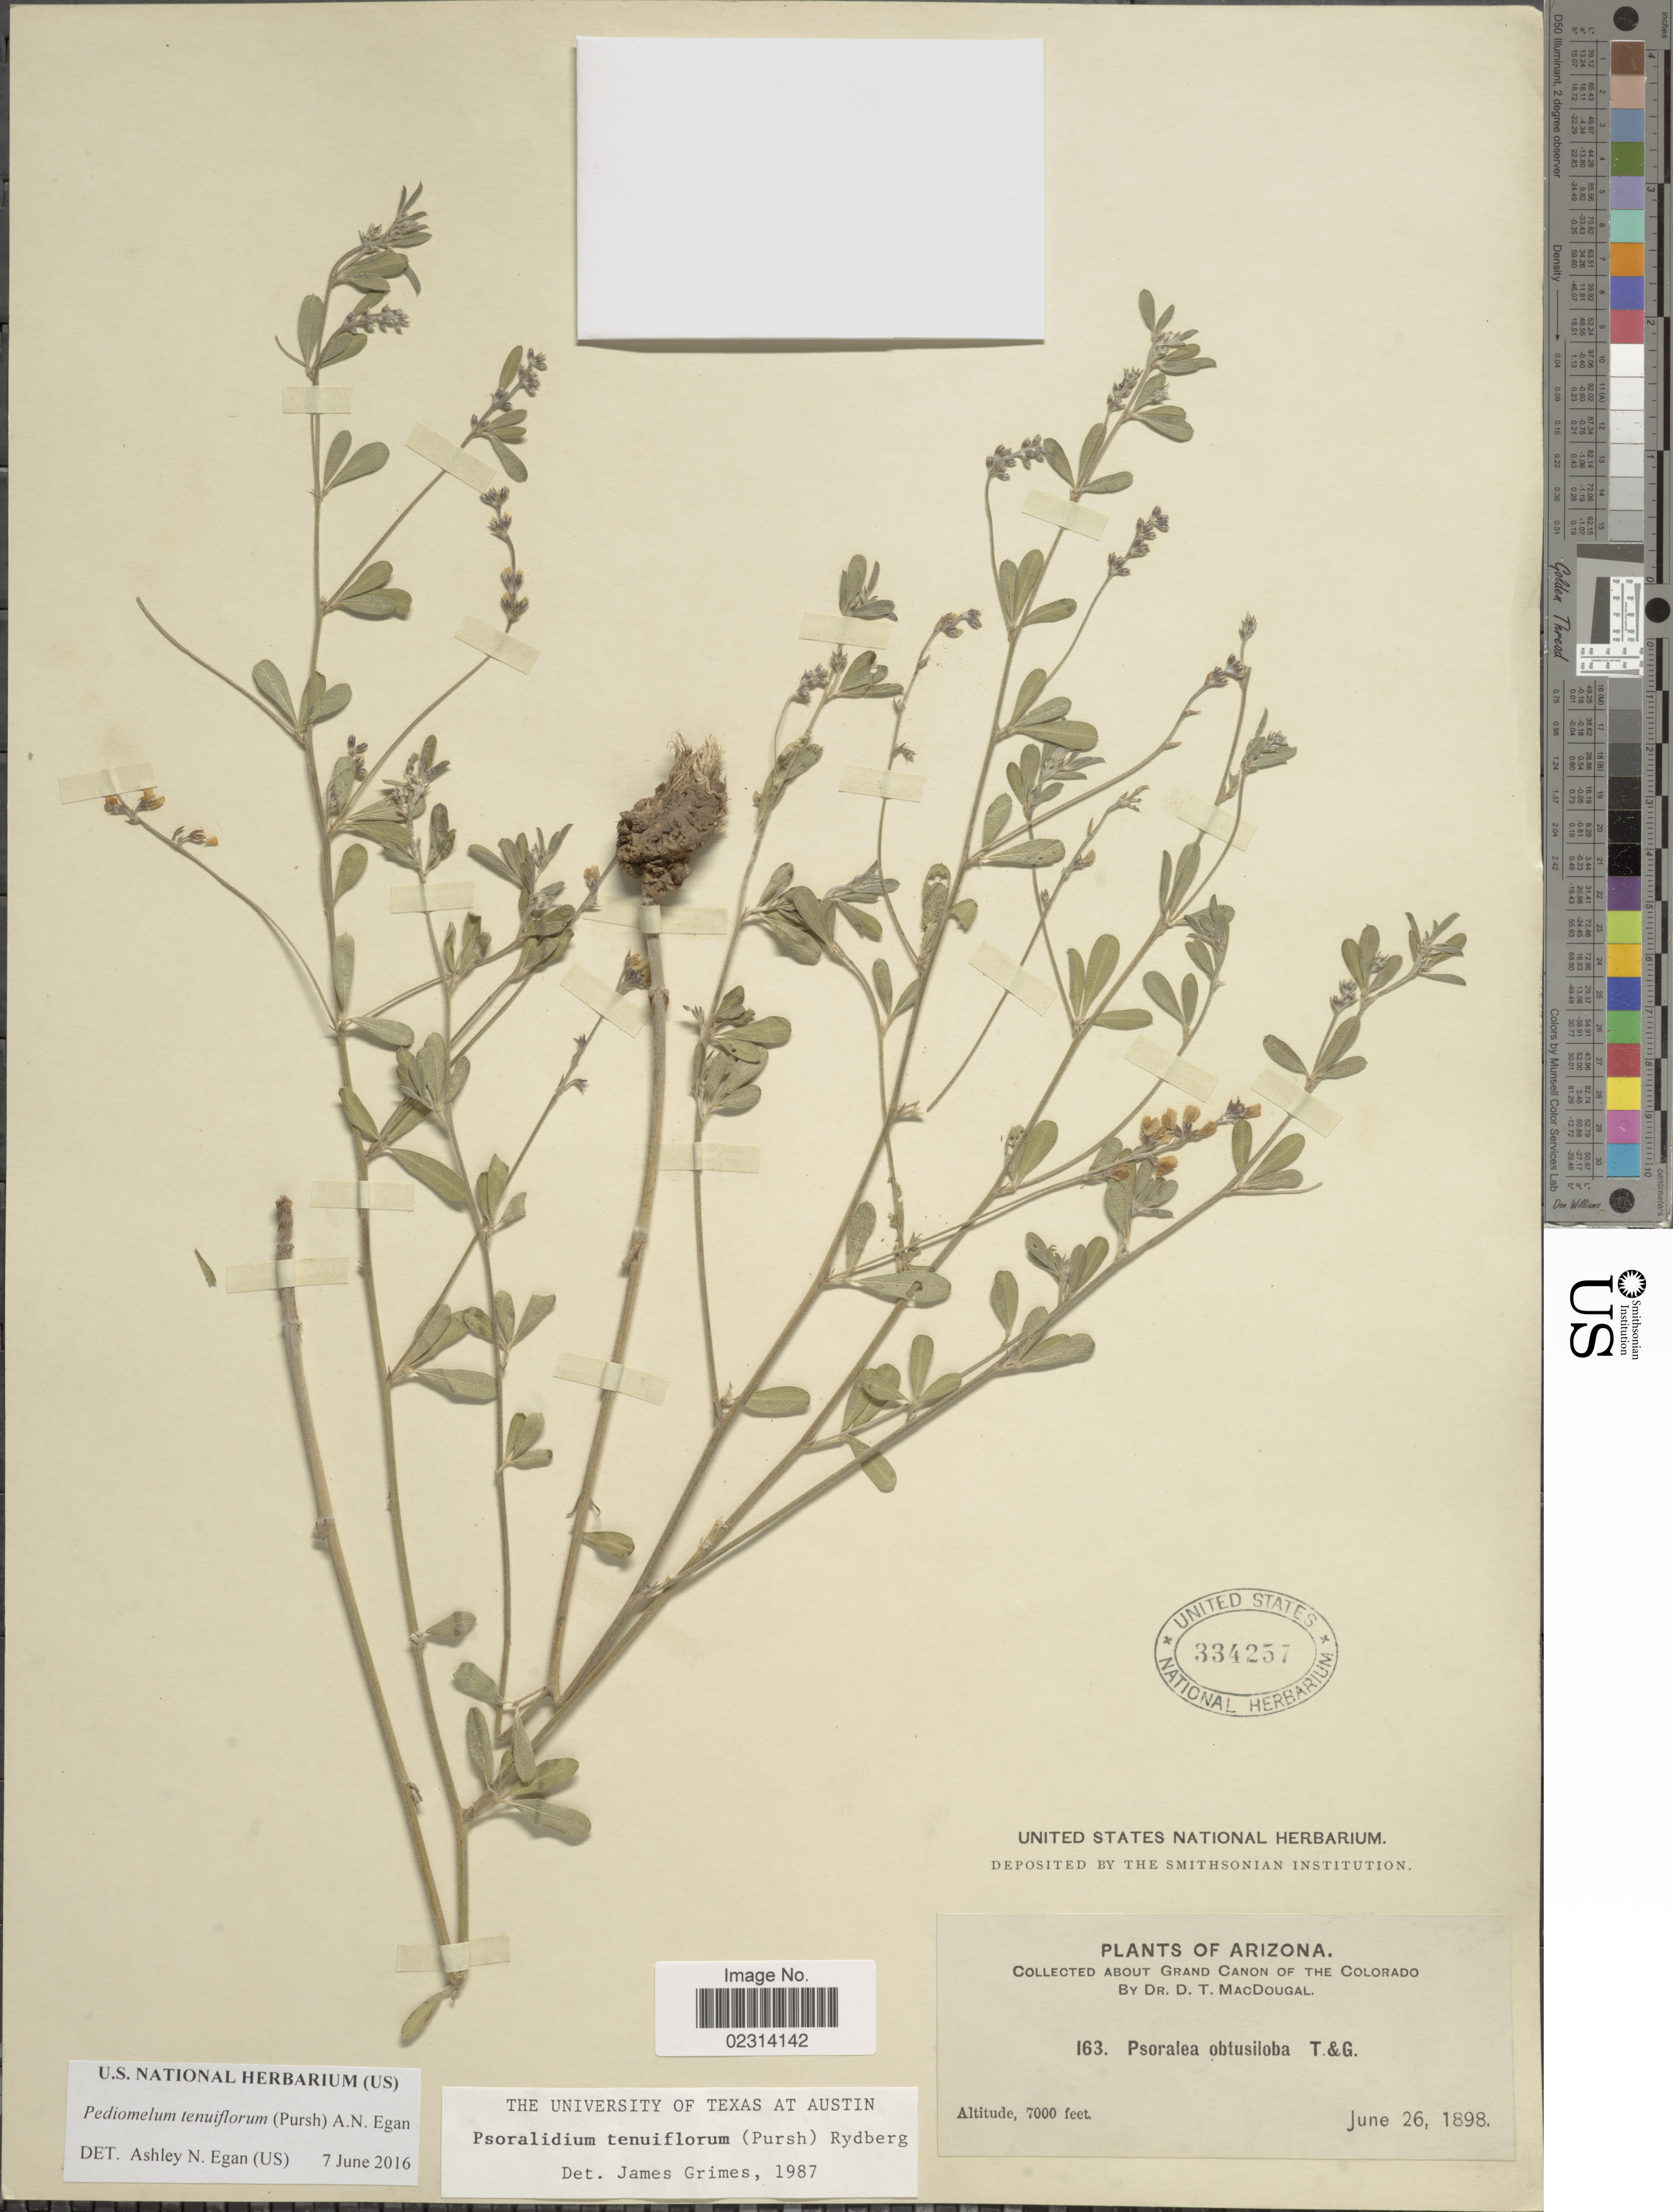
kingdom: Plantae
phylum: Tracheophyta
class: Magnoliopsida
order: Fabales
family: Fabaceae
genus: Psoralidium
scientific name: Psoralidium tenuiflorum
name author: (Pursh) Rydb.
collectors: D. T. MacDougal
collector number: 163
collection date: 1898-06-26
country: United States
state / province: Arizona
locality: About Grand Canon of the Colorado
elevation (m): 2134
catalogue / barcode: US 334257